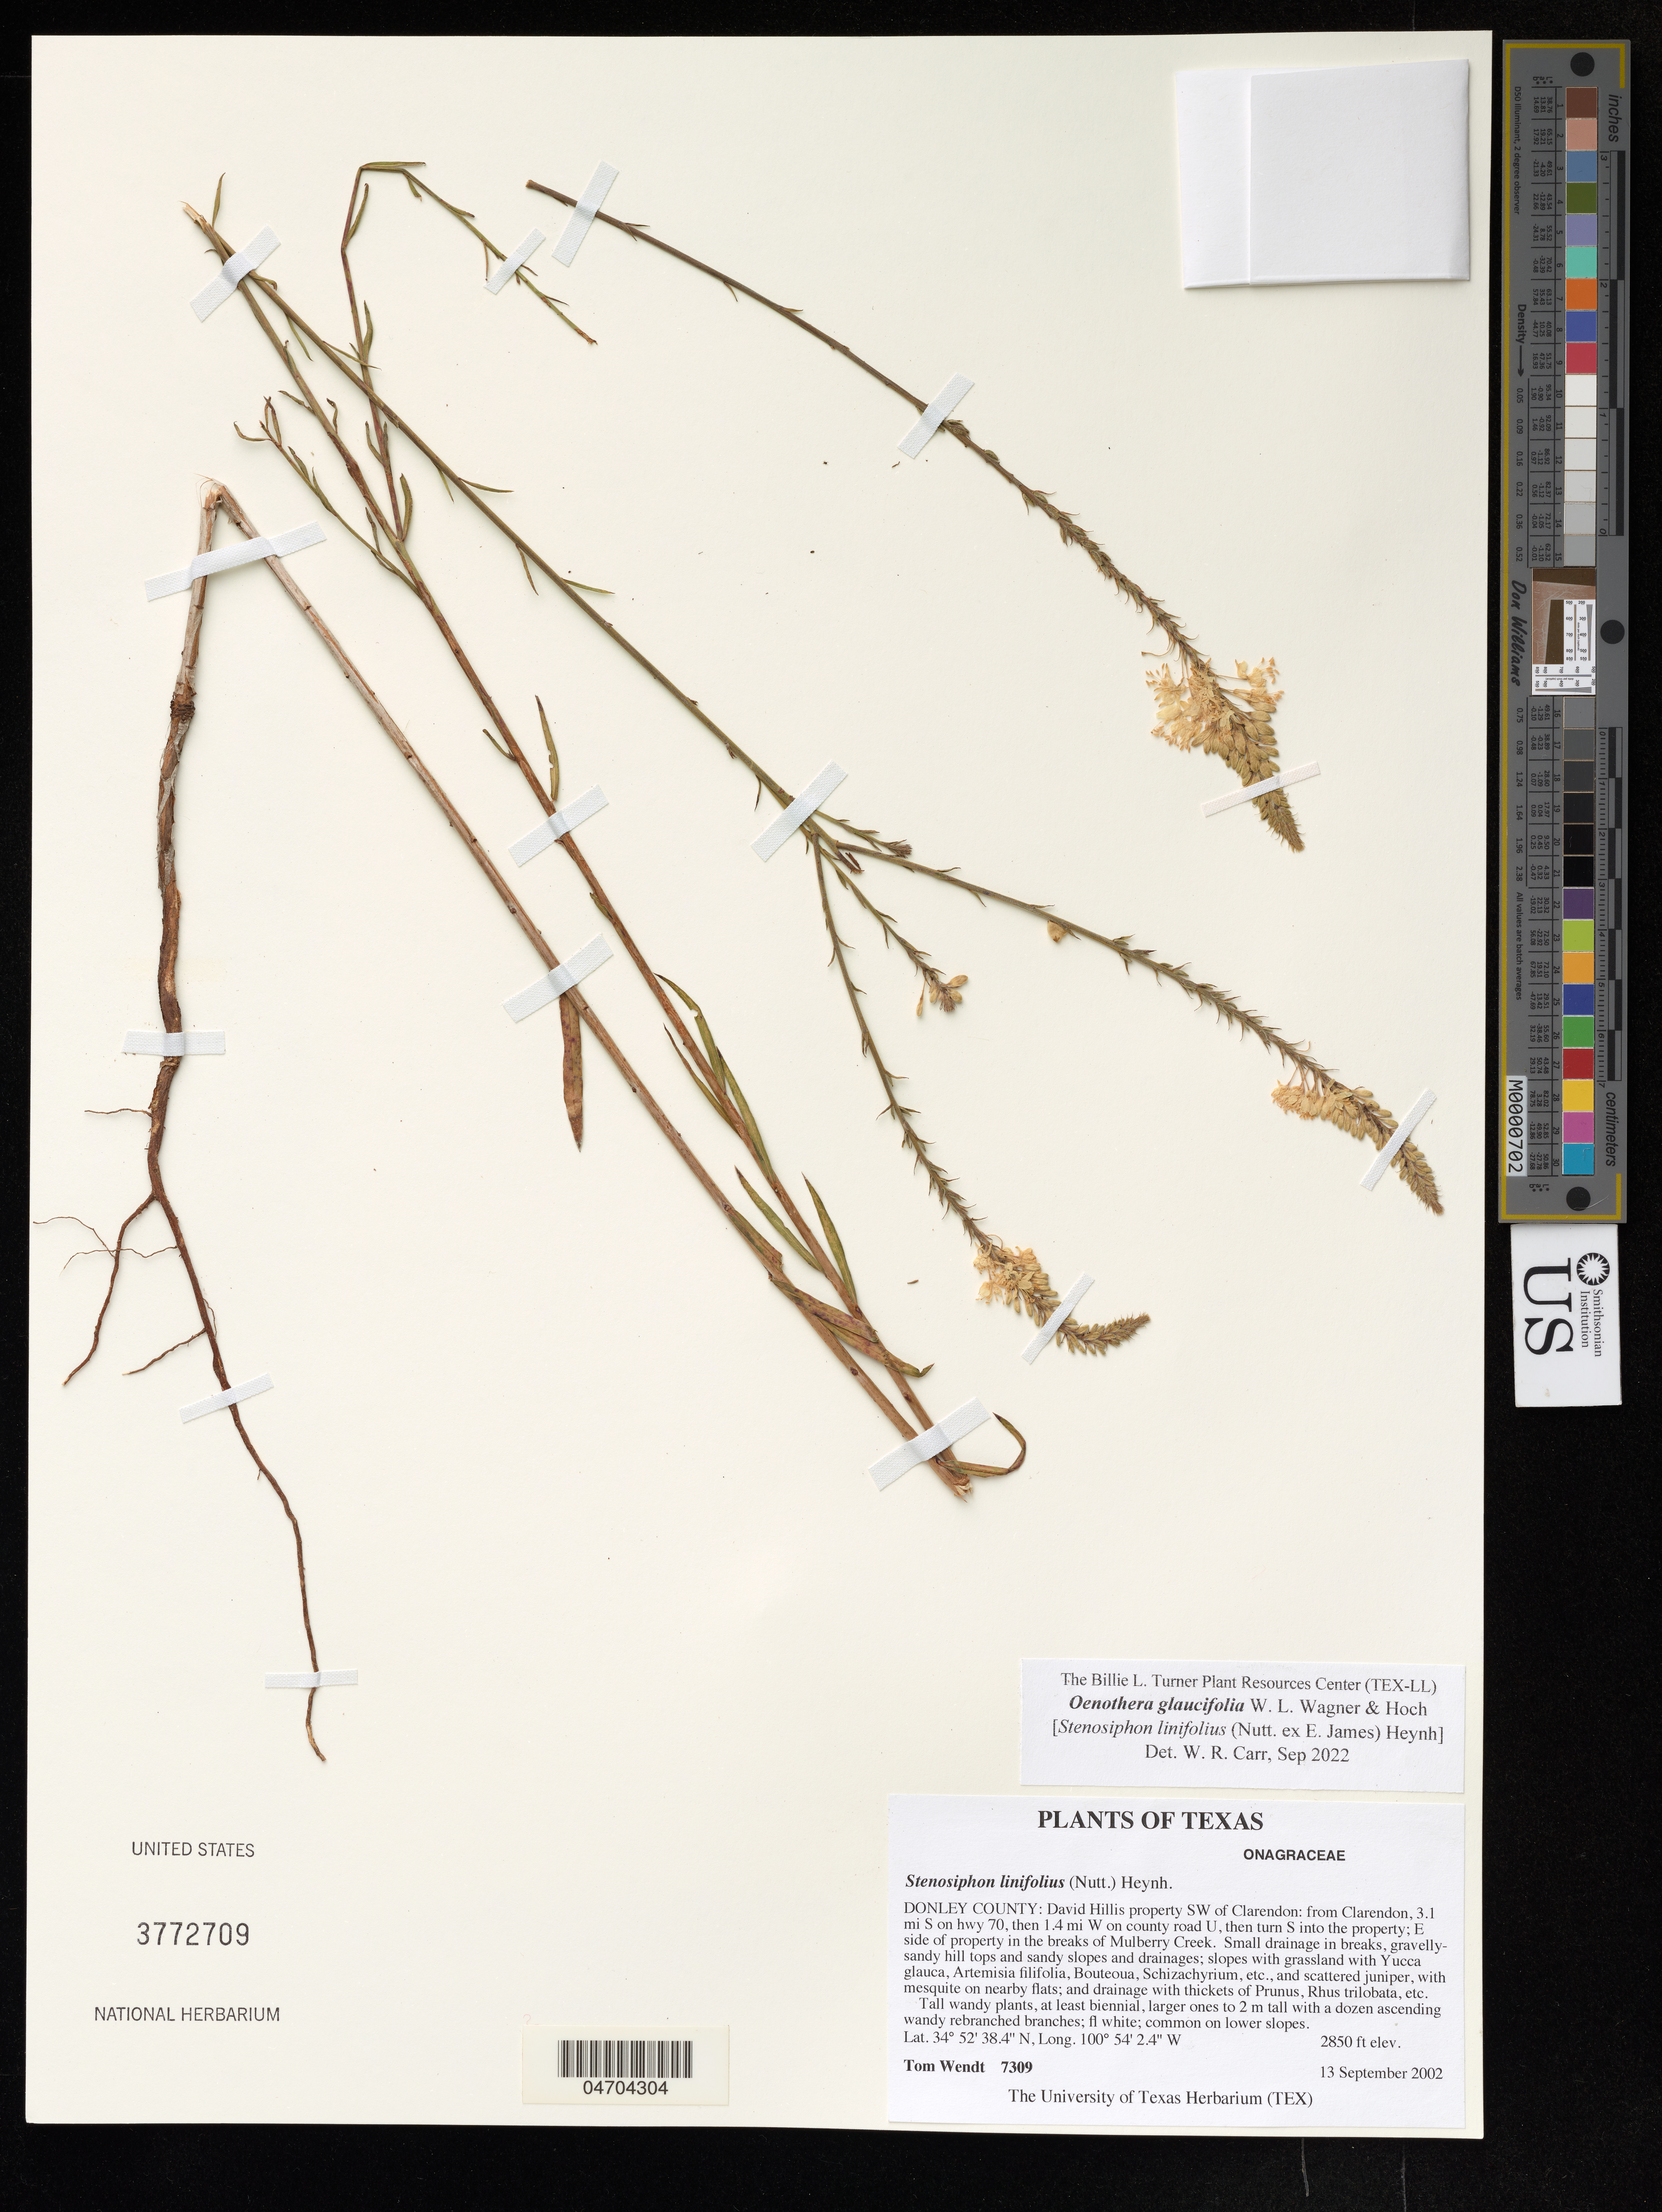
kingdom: Plantae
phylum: Tracheophyta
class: Magnoliopsida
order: Myrtales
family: Onagraceae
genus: Oenothera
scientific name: Oenothera glaucifolia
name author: W.L. Wagner & Hoch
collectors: T. Wendt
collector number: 7309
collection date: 2002-09-13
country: United States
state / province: Texas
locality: Donley County: David Hillis property SW of Clarendon: from Clarendon, 3.1 mi S on hwy 70, then 1.4 mi W on county road U, then turn S into the property.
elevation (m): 869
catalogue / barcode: US 3772709